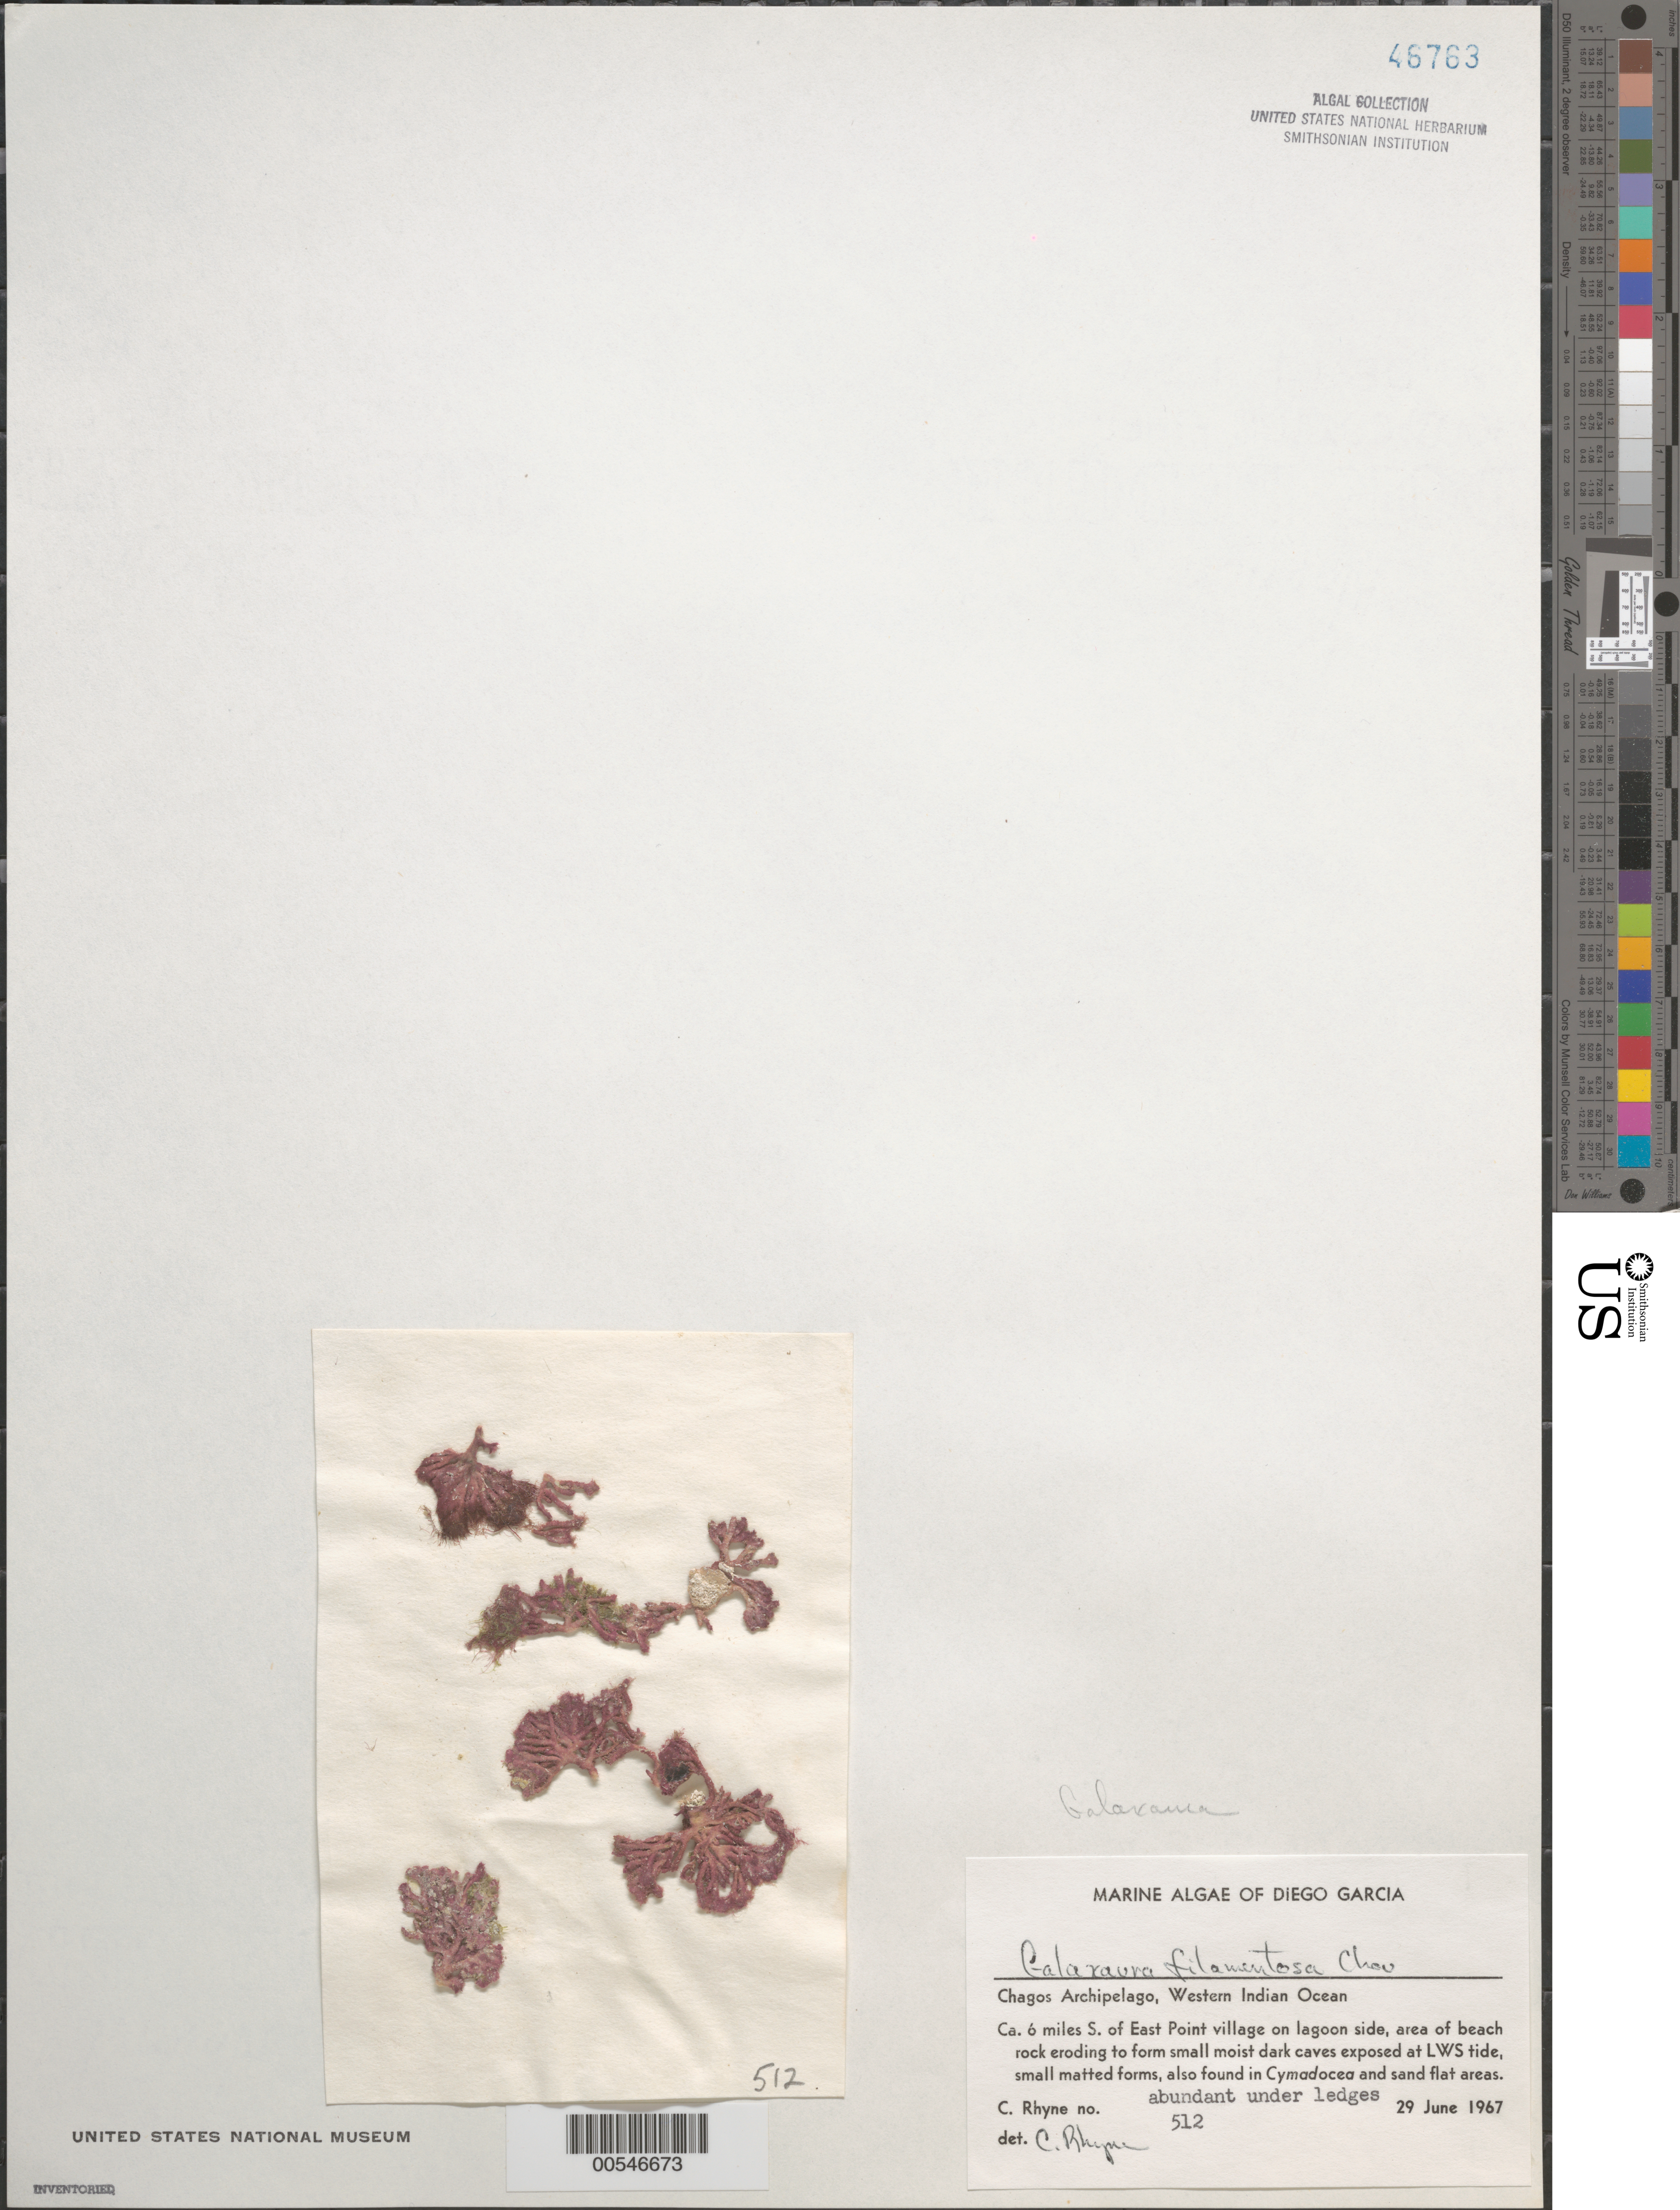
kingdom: Plantae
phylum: Rhodophyta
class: Florideophyceae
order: Nemaliales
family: Galaxauraceae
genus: Galaxaura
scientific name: Galaxaura filamentosa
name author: R.C.Y. Chou in W.R. Taylor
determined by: Rhyne, C. F.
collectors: C. Rhyne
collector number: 512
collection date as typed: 29 Jun 1967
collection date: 1967-06-29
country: British Indian Ocean Territory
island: Diego Garcia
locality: Ca. 6 miles south of East Point Village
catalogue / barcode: US 46763